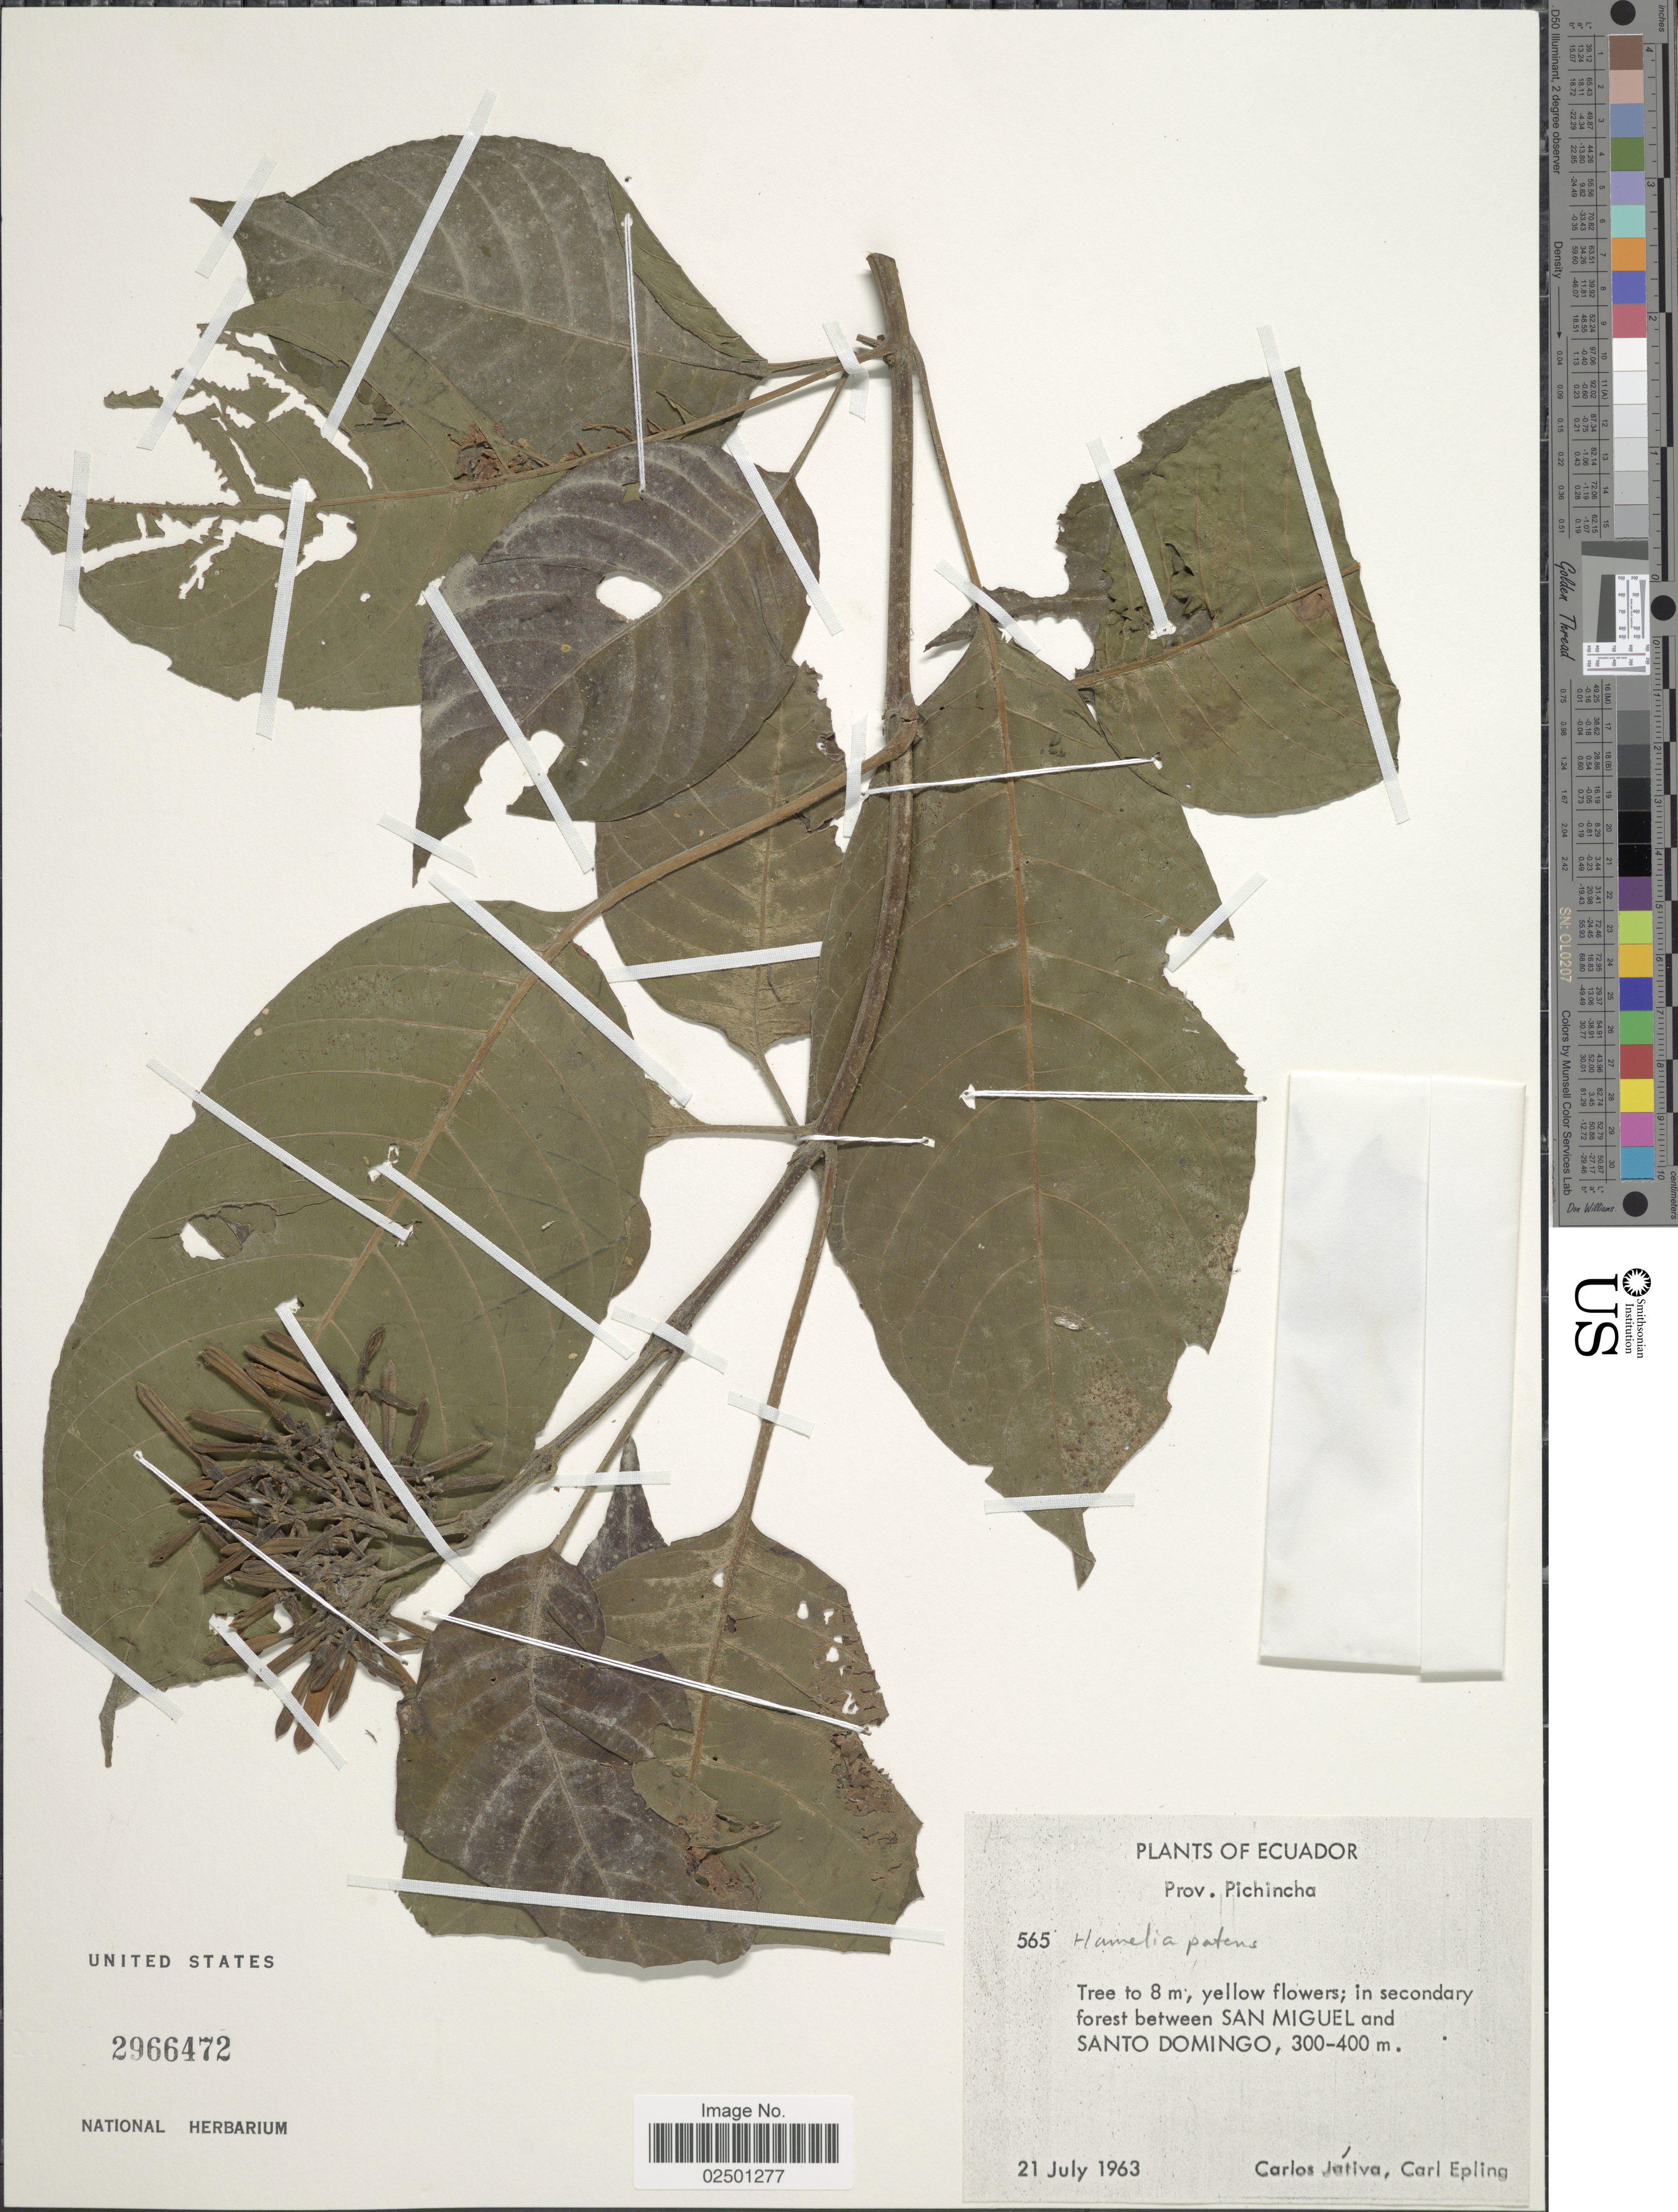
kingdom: Plantae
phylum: Tracheophyta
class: Magnoliopsida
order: Gentianales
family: Rubiaceae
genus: Hamelia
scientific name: Hamelia patens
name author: Jacq.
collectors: C. D. Játiva & C. C. Epling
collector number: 565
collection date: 1963-07-21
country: Ecuador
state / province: Pichincha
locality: In secondary forest between San Miguel and Santo Domingo.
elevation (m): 300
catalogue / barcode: US 2966472